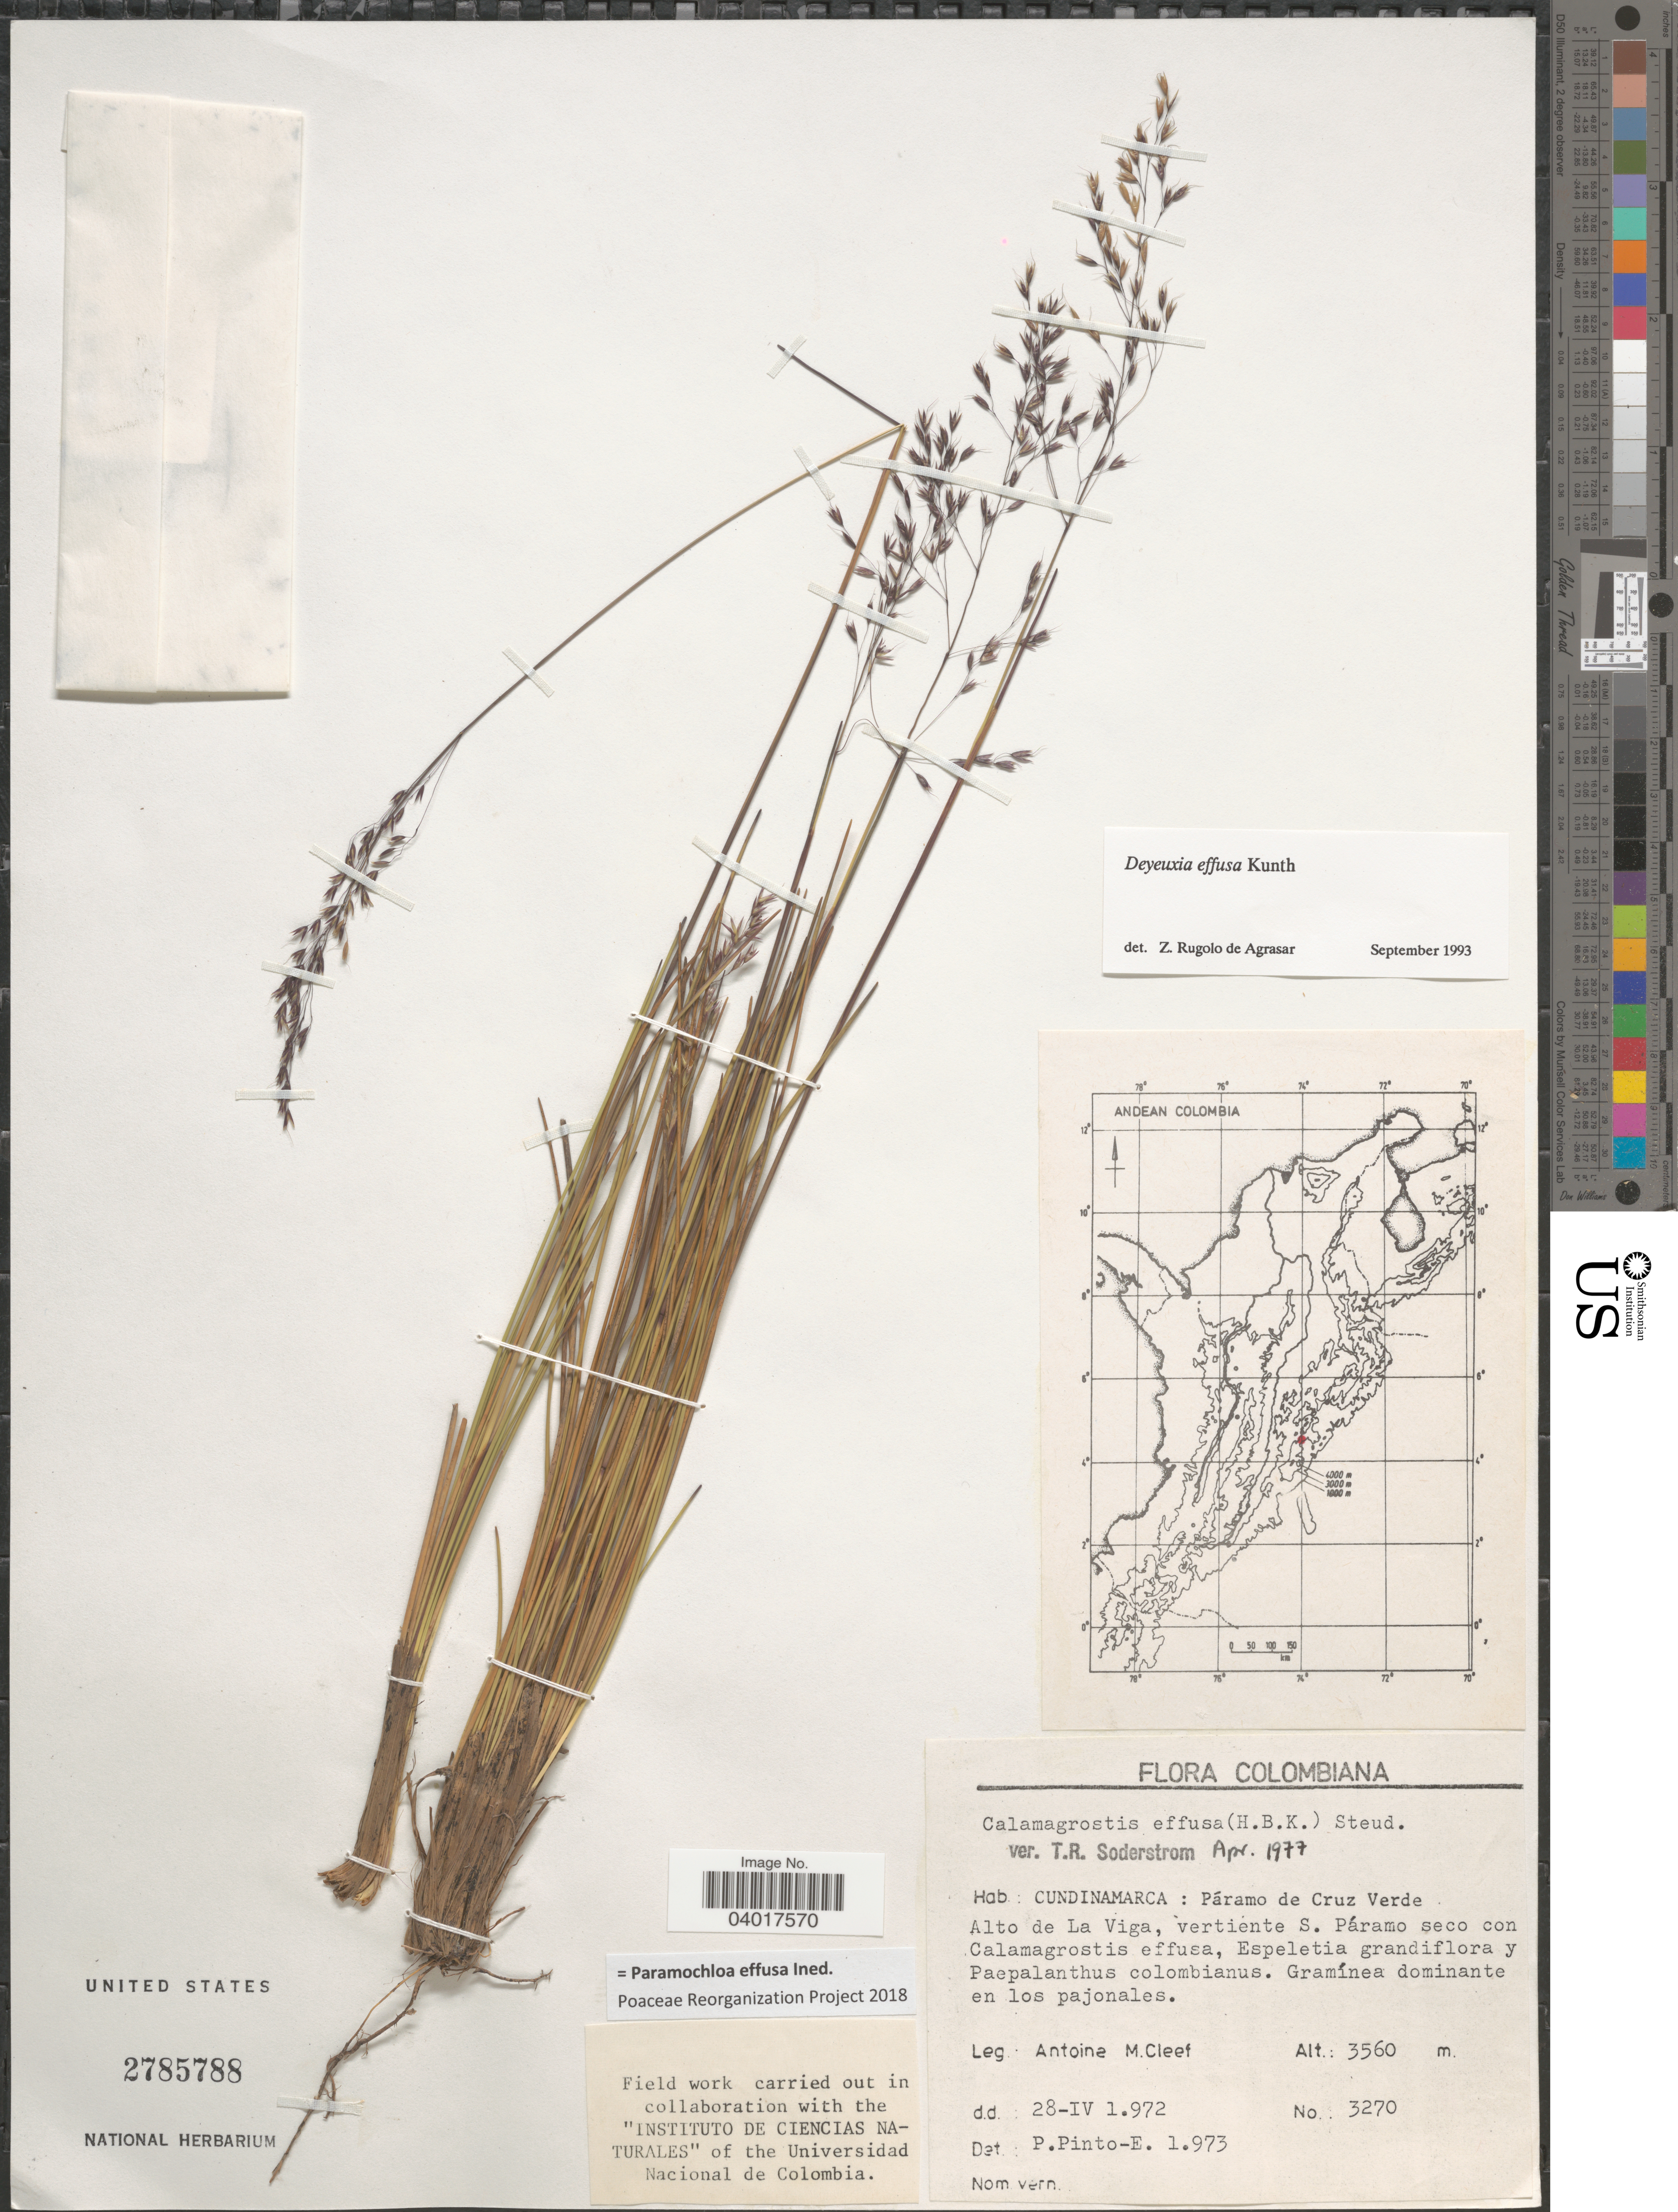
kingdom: Plantae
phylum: Tracheophyta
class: Liliopsida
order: Poales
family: Poaceae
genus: Paramochloa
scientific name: Paramochloa effusa ined.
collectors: A. M. Cleef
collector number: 3270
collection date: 1972-04-28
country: Colombia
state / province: Cundinamarca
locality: Páramo de Cruz Verde. Alto de La Viga, vertiente S. Páramo seco con Calamagrotis effusa.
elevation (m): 3560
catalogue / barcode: US 2785788